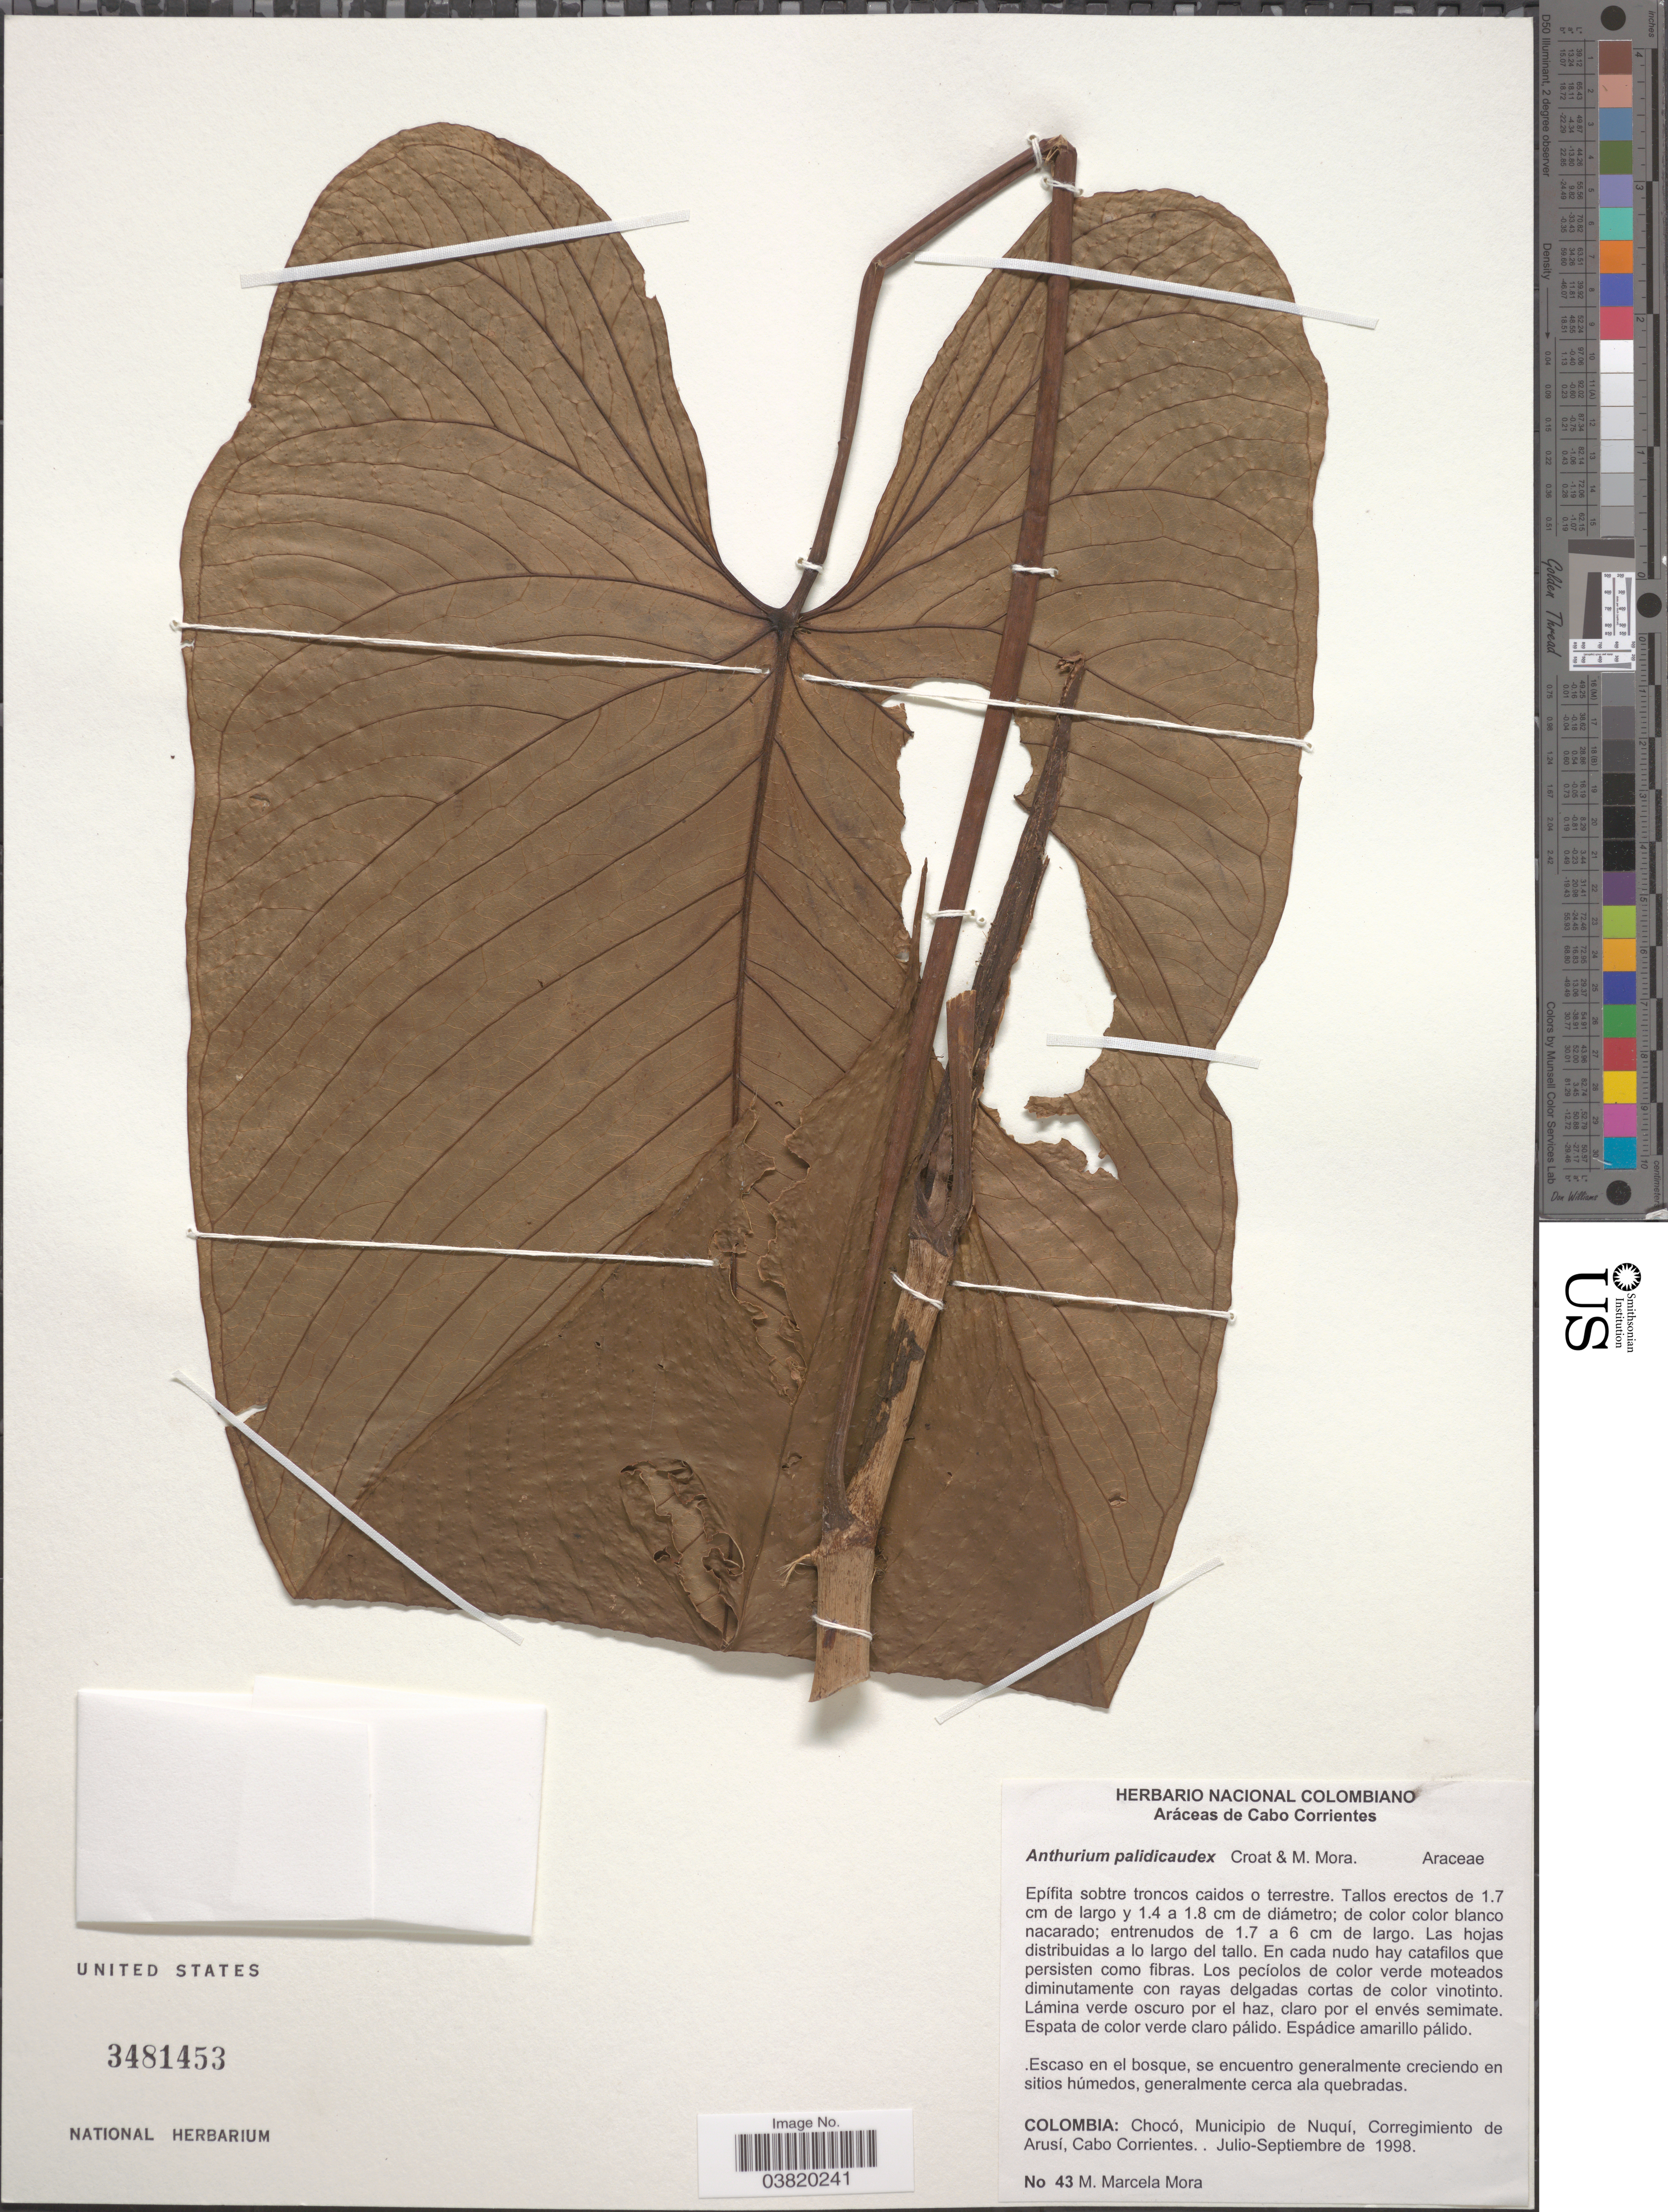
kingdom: Plantae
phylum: Tracheophyta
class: Liliopsida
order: Alismatales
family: Araceae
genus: Anthurium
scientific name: Anthurium pallidicaudex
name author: Croat & M.M. Mora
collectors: M. M. Mora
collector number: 43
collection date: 1998-07/1998-09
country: Colombia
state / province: Chocó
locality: Municipio de Nuquí, Corregimiento de Arusí, Cabo Corrientes.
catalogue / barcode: US 3481453